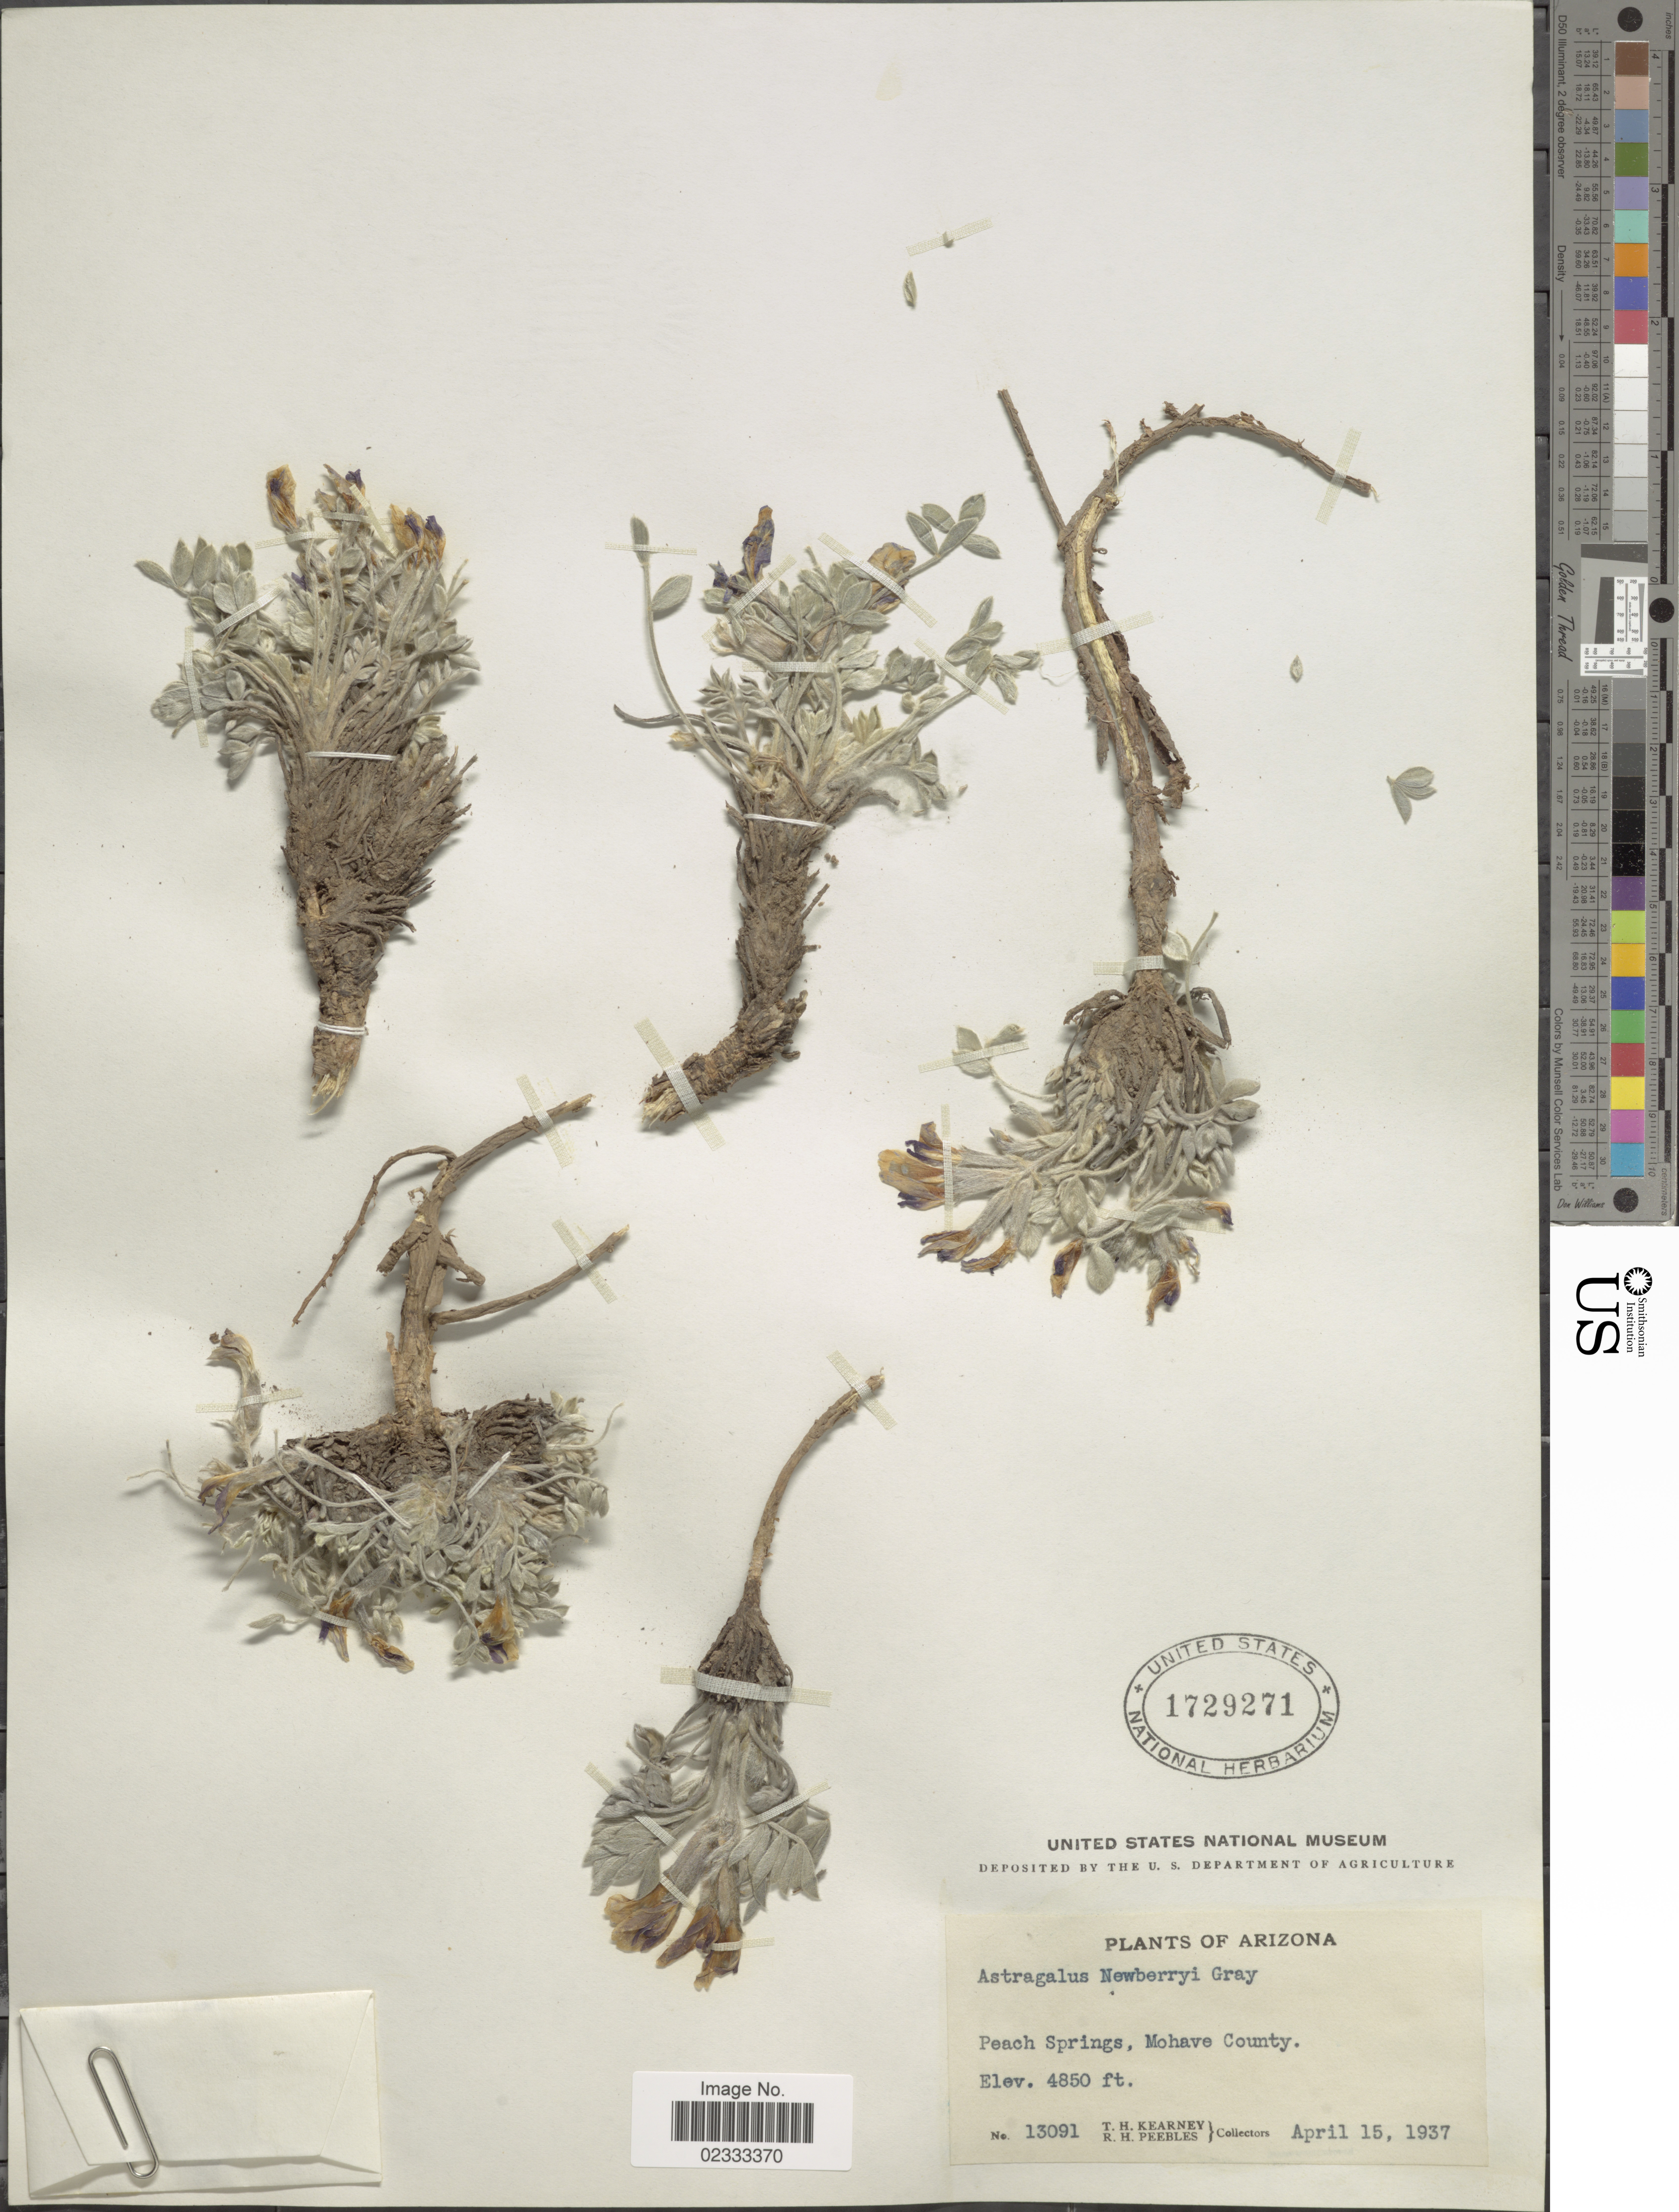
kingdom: Plantae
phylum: Tracheophyta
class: Magnoliopsida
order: Fabales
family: Fabaceae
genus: Astragalus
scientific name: Astragalus newberryi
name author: A. Gray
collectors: T. H. Kearney & R. H. Peebles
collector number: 13091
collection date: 1937-04-15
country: United States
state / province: Arizona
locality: Peach Springs, Mohave County.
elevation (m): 1478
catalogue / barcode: US 1729271